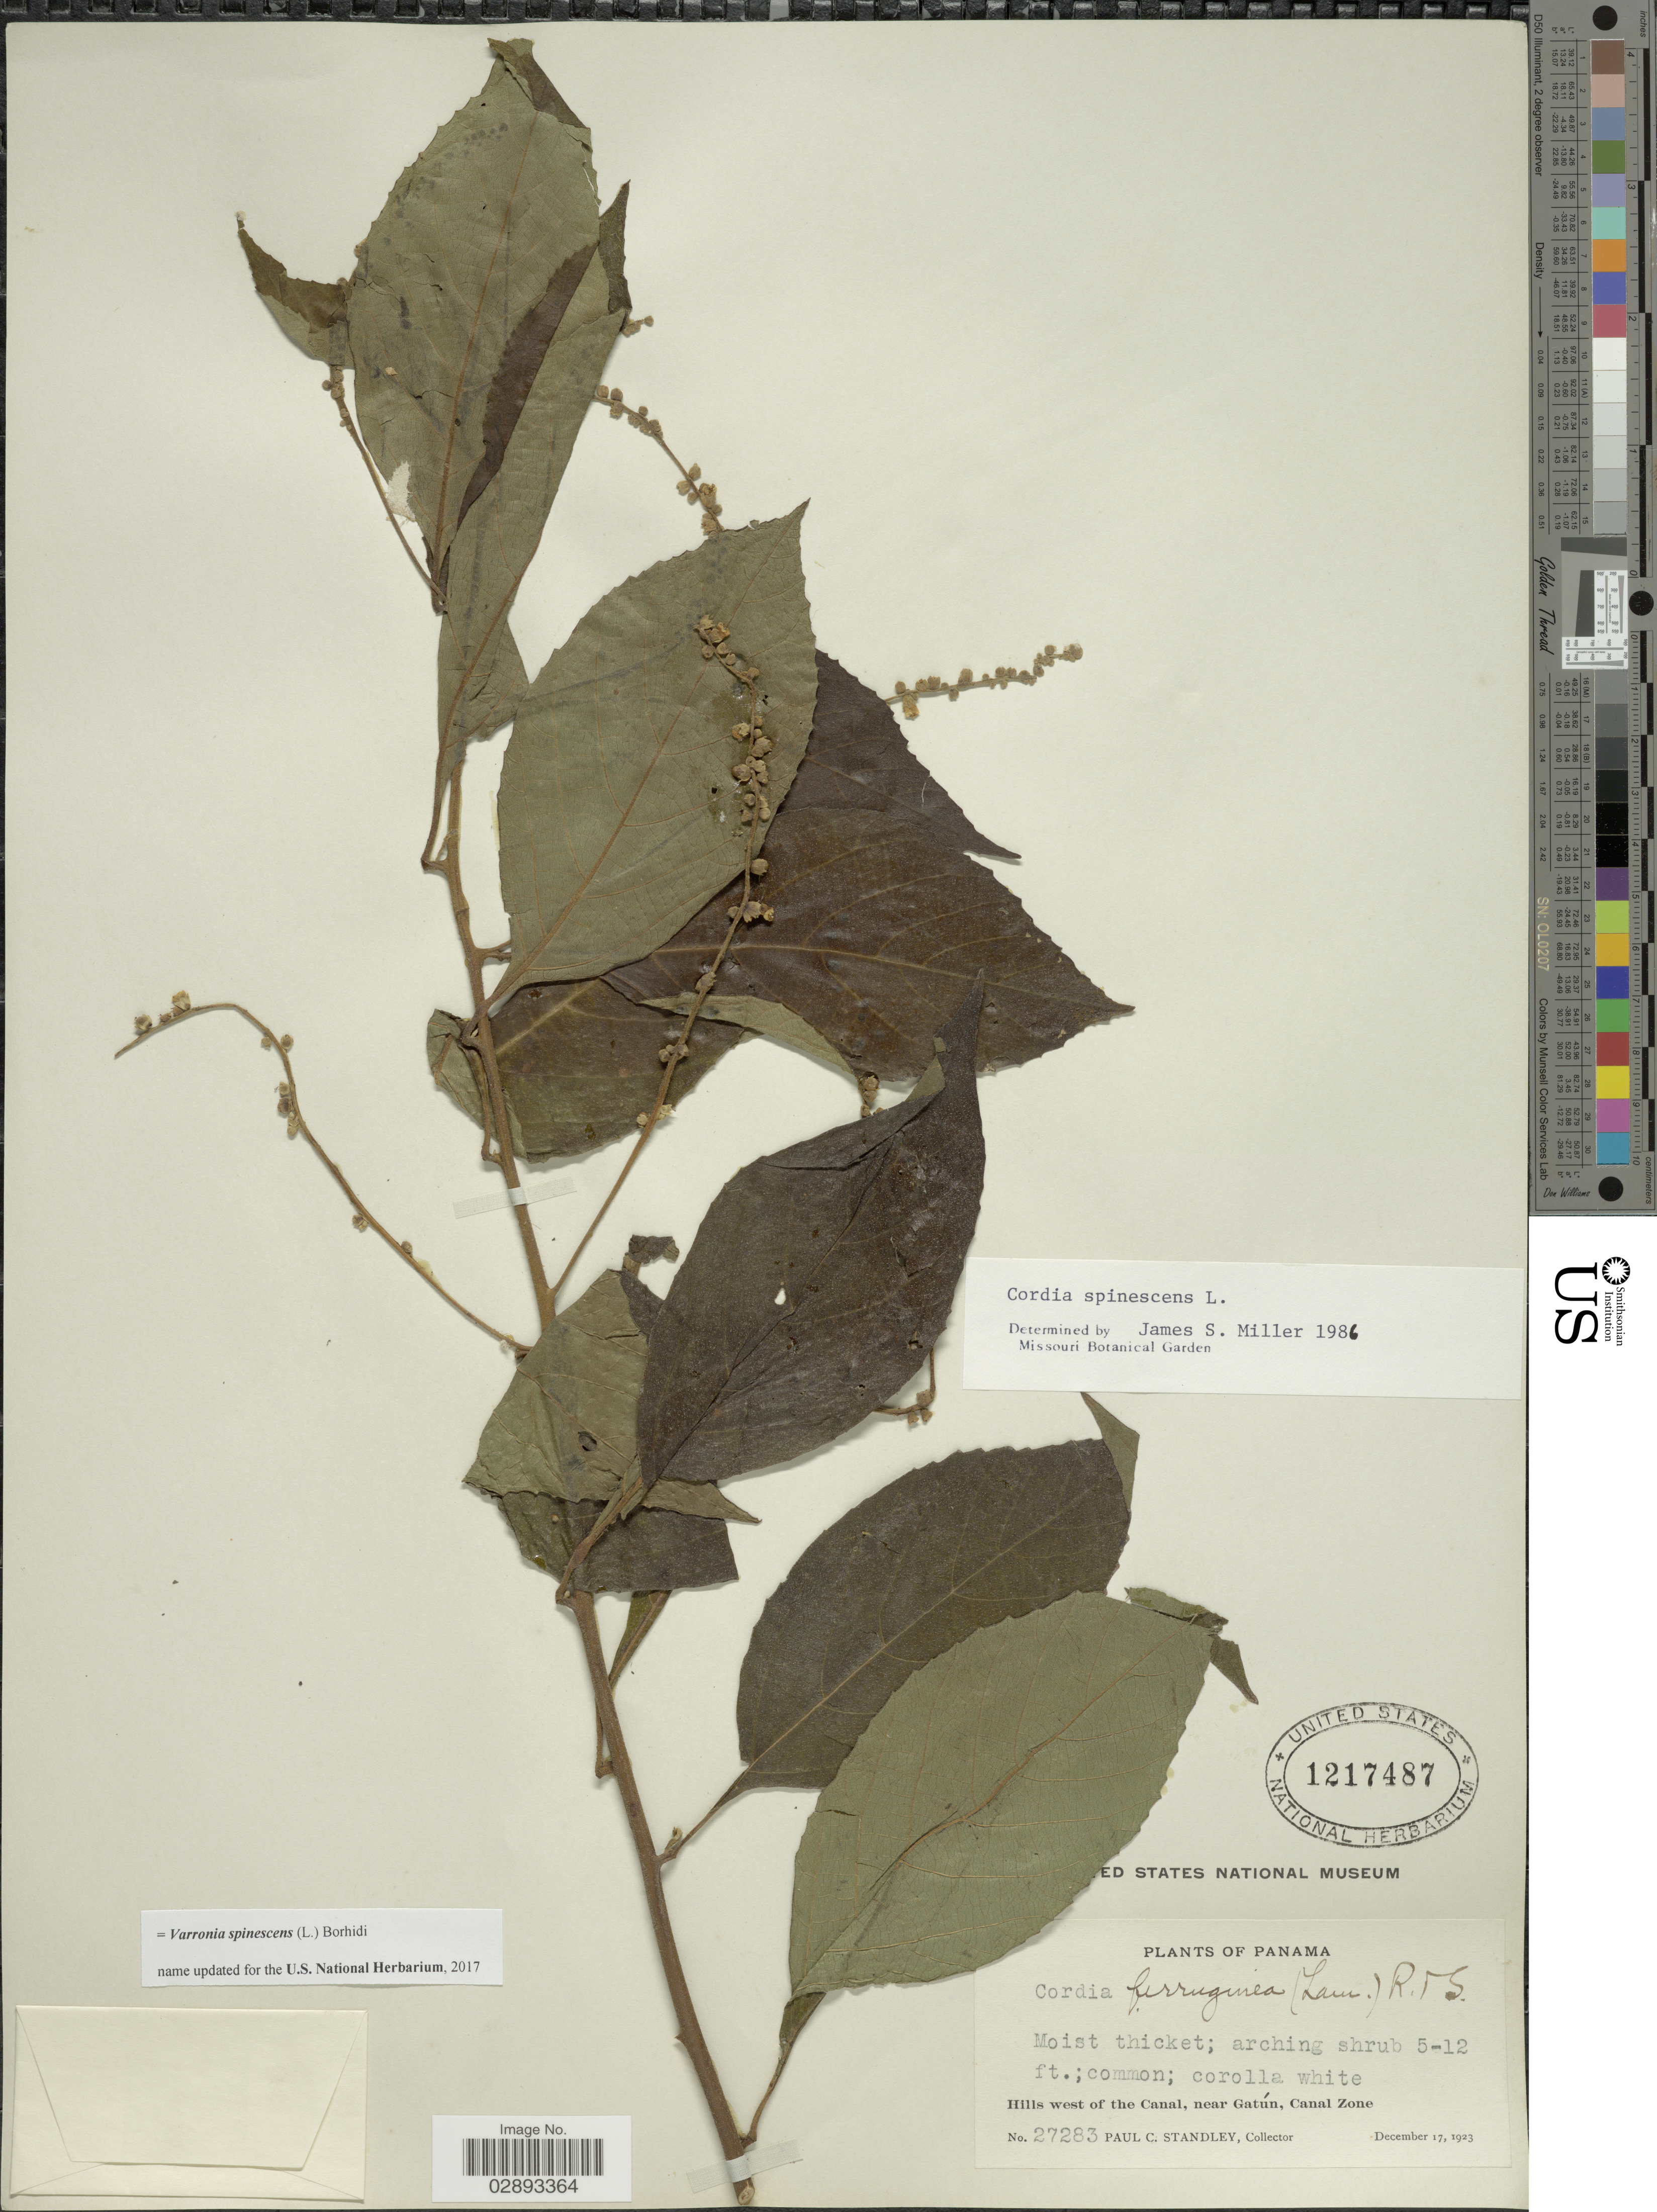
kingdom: Plantae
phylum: Tracheophyta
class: Magnoliopsida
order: Boraginales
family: Cordiaceae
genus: Varronia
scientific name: Varronia spinescens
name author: (L.) Borhidi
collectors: P. C. Standley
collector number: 27283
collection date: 1923-12-17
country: Panama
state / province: Colón / Panamá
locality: Hills west of the Canal, near Gatán, Canal Zone.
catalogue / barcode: US 1217487